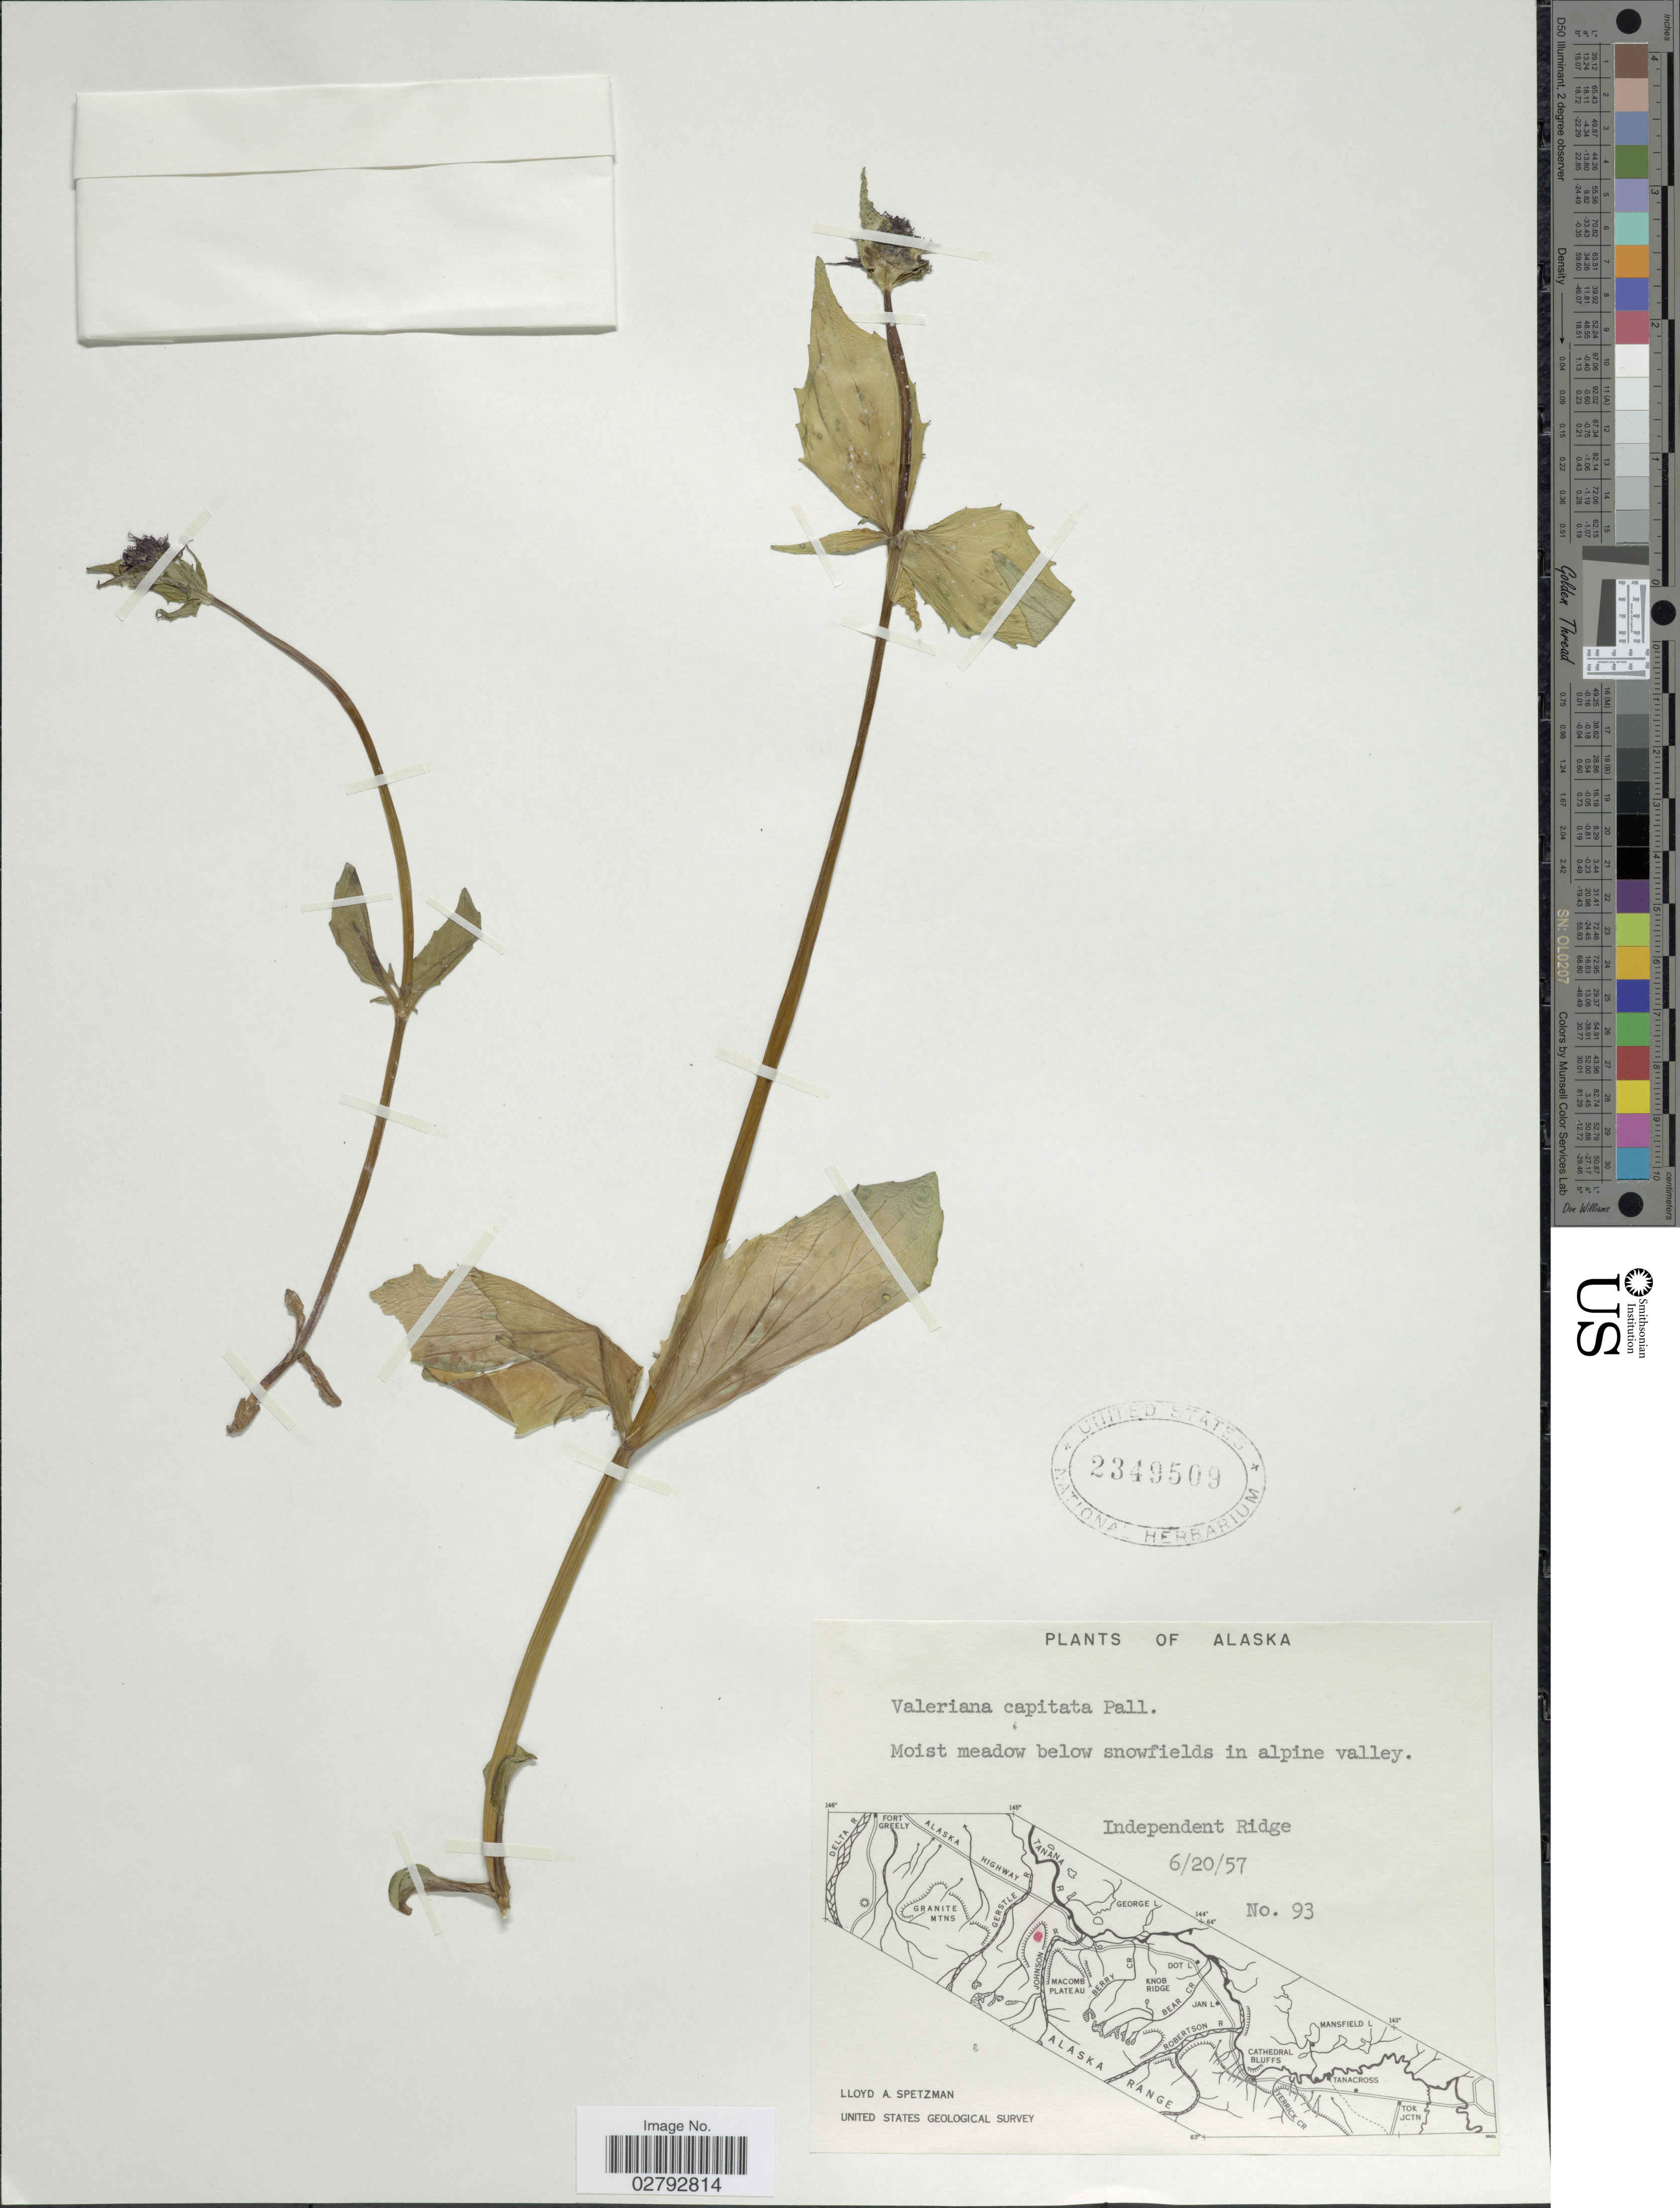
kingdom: Plantae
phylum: Tracheophyta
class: Magnoliopsida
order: Dipsacales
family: Caprifoliaceae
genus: Valeriana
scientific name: Valeriana capitata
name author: Link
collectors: L. Spetzman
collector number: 93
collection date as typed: Transcribed d/m/y: 20/6/57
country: United States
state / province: Alaska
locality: Independent Ridge.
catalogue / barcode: US 2349509